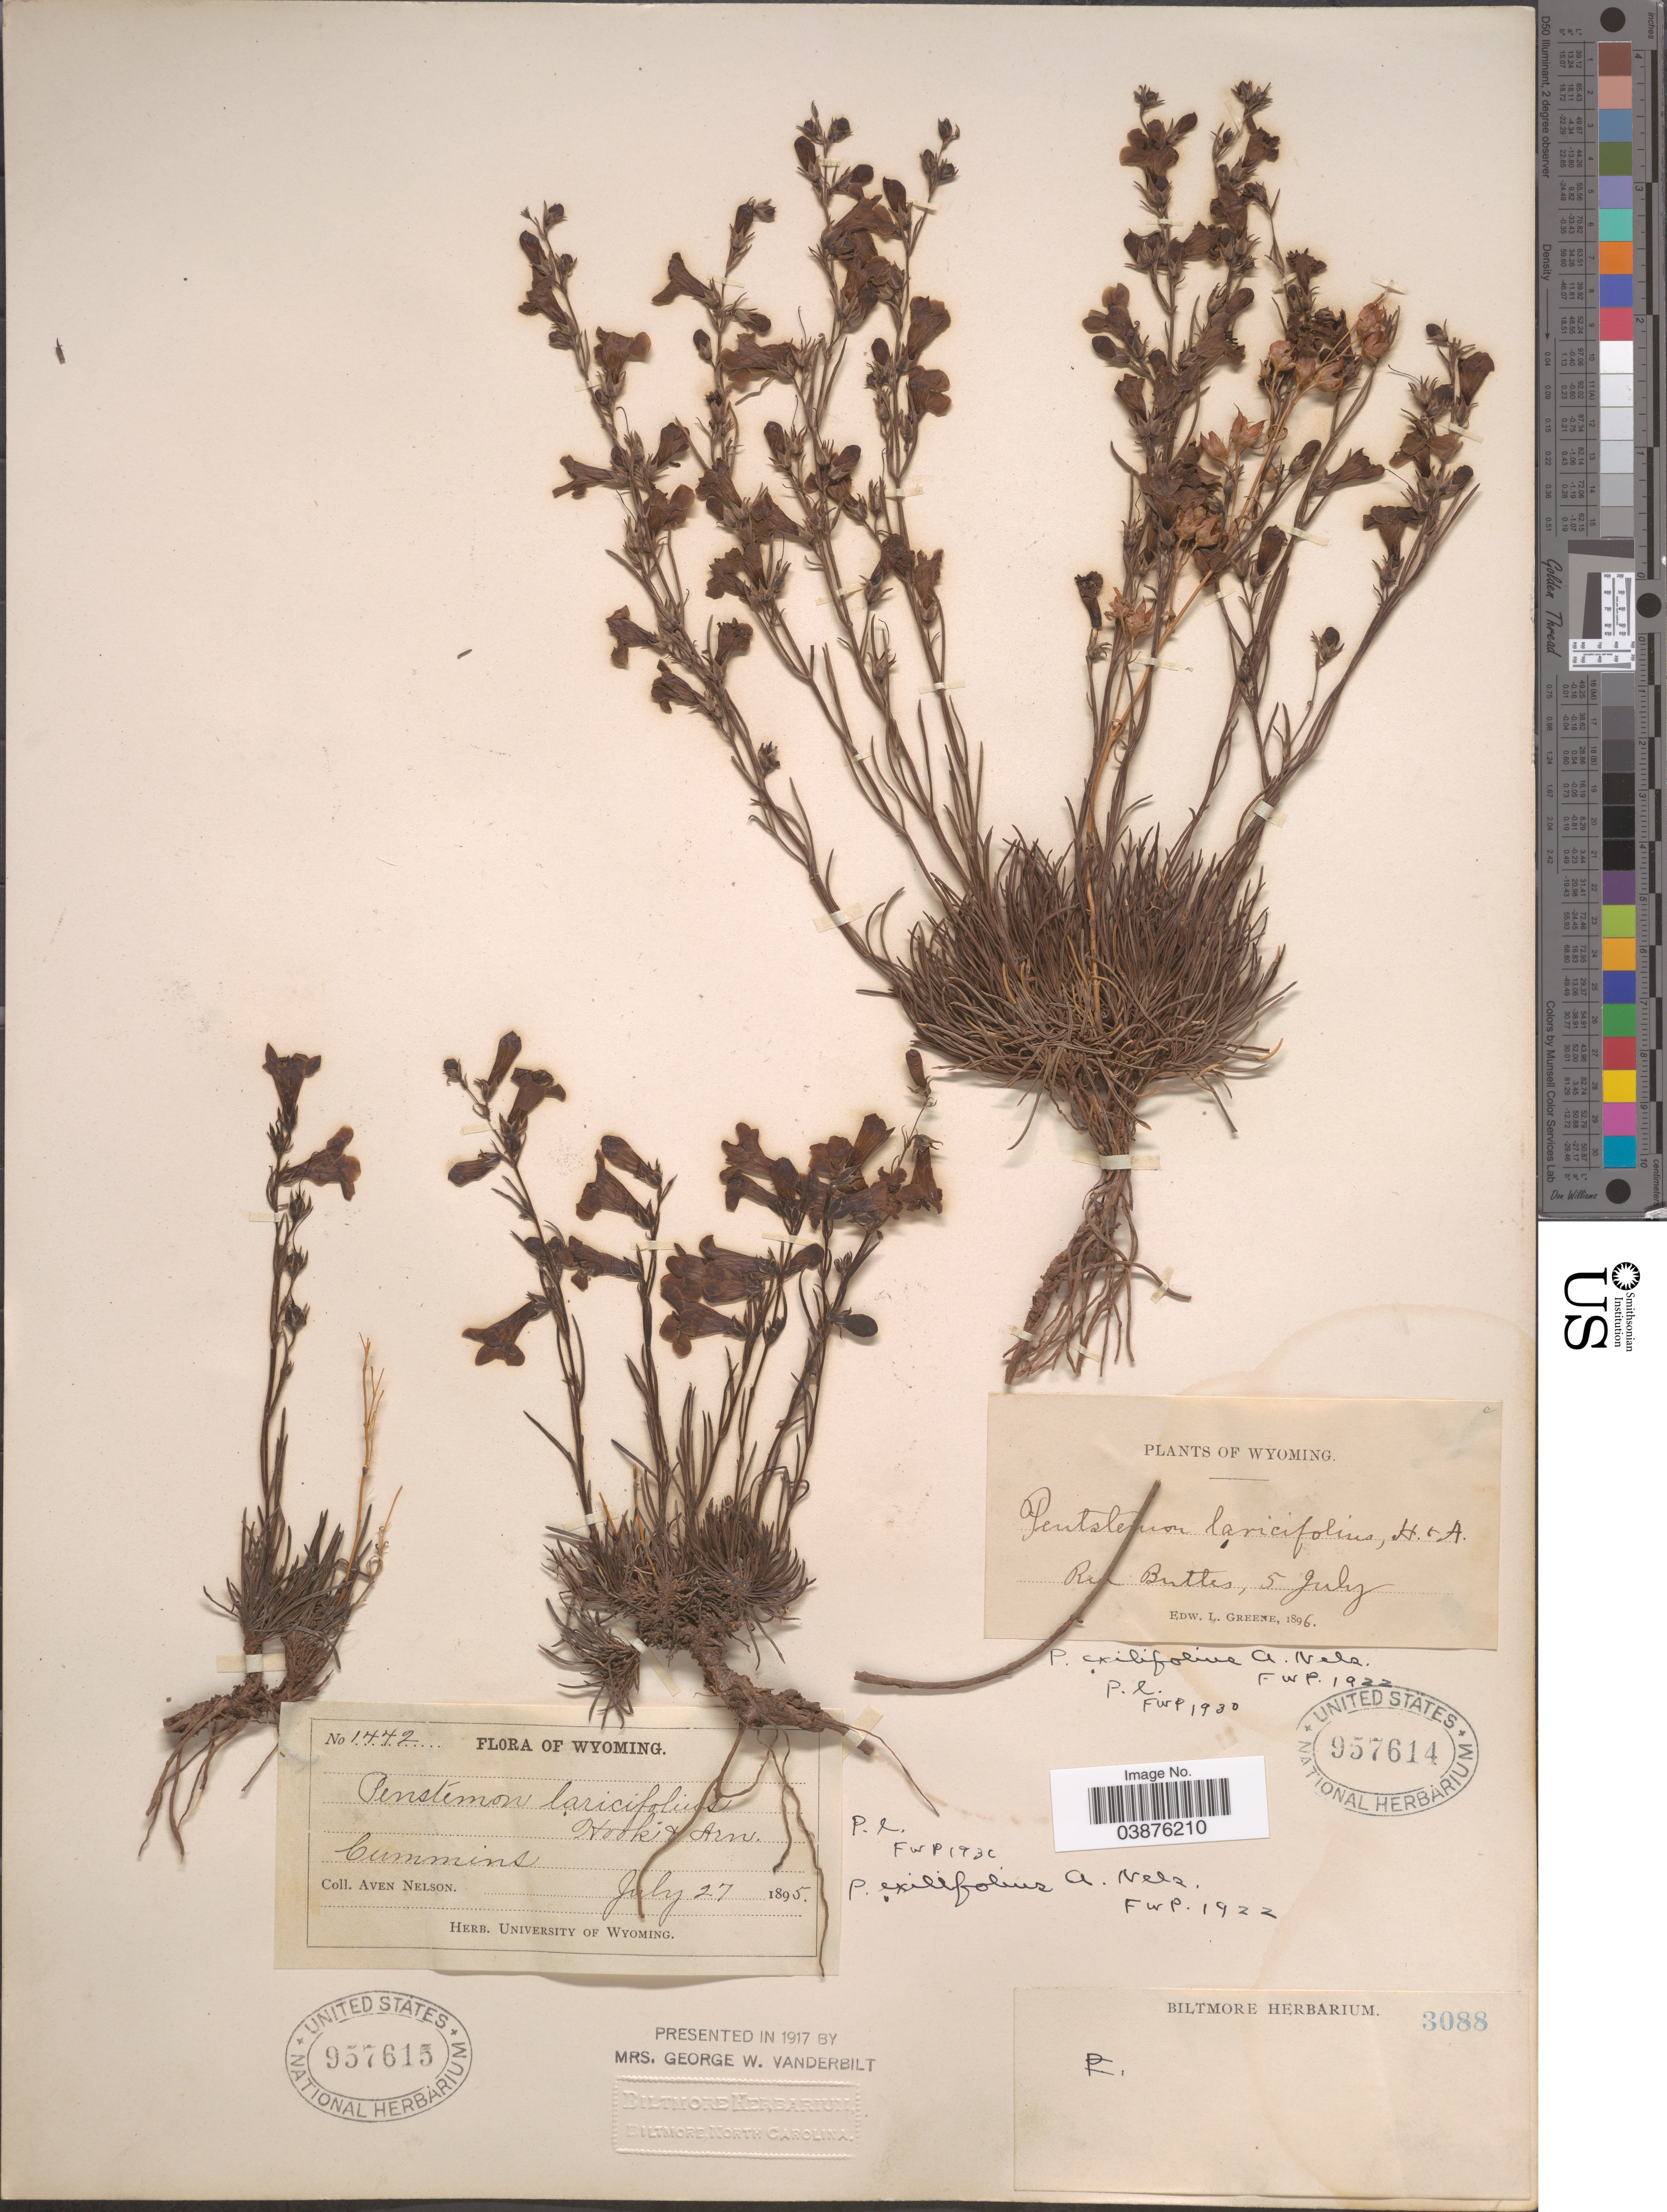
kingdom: Plantae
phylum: Tracheophyta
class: Magnoliopsida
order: Lamiales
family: Plantaginaceae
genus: Penstemon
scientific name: Penstemon laricifolius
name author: Hook. & Arn.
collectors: A. Nelson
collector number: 1442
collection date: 1895-07-27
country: United States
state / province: Wyoming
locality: Cummins.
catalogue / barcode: US 957615-2